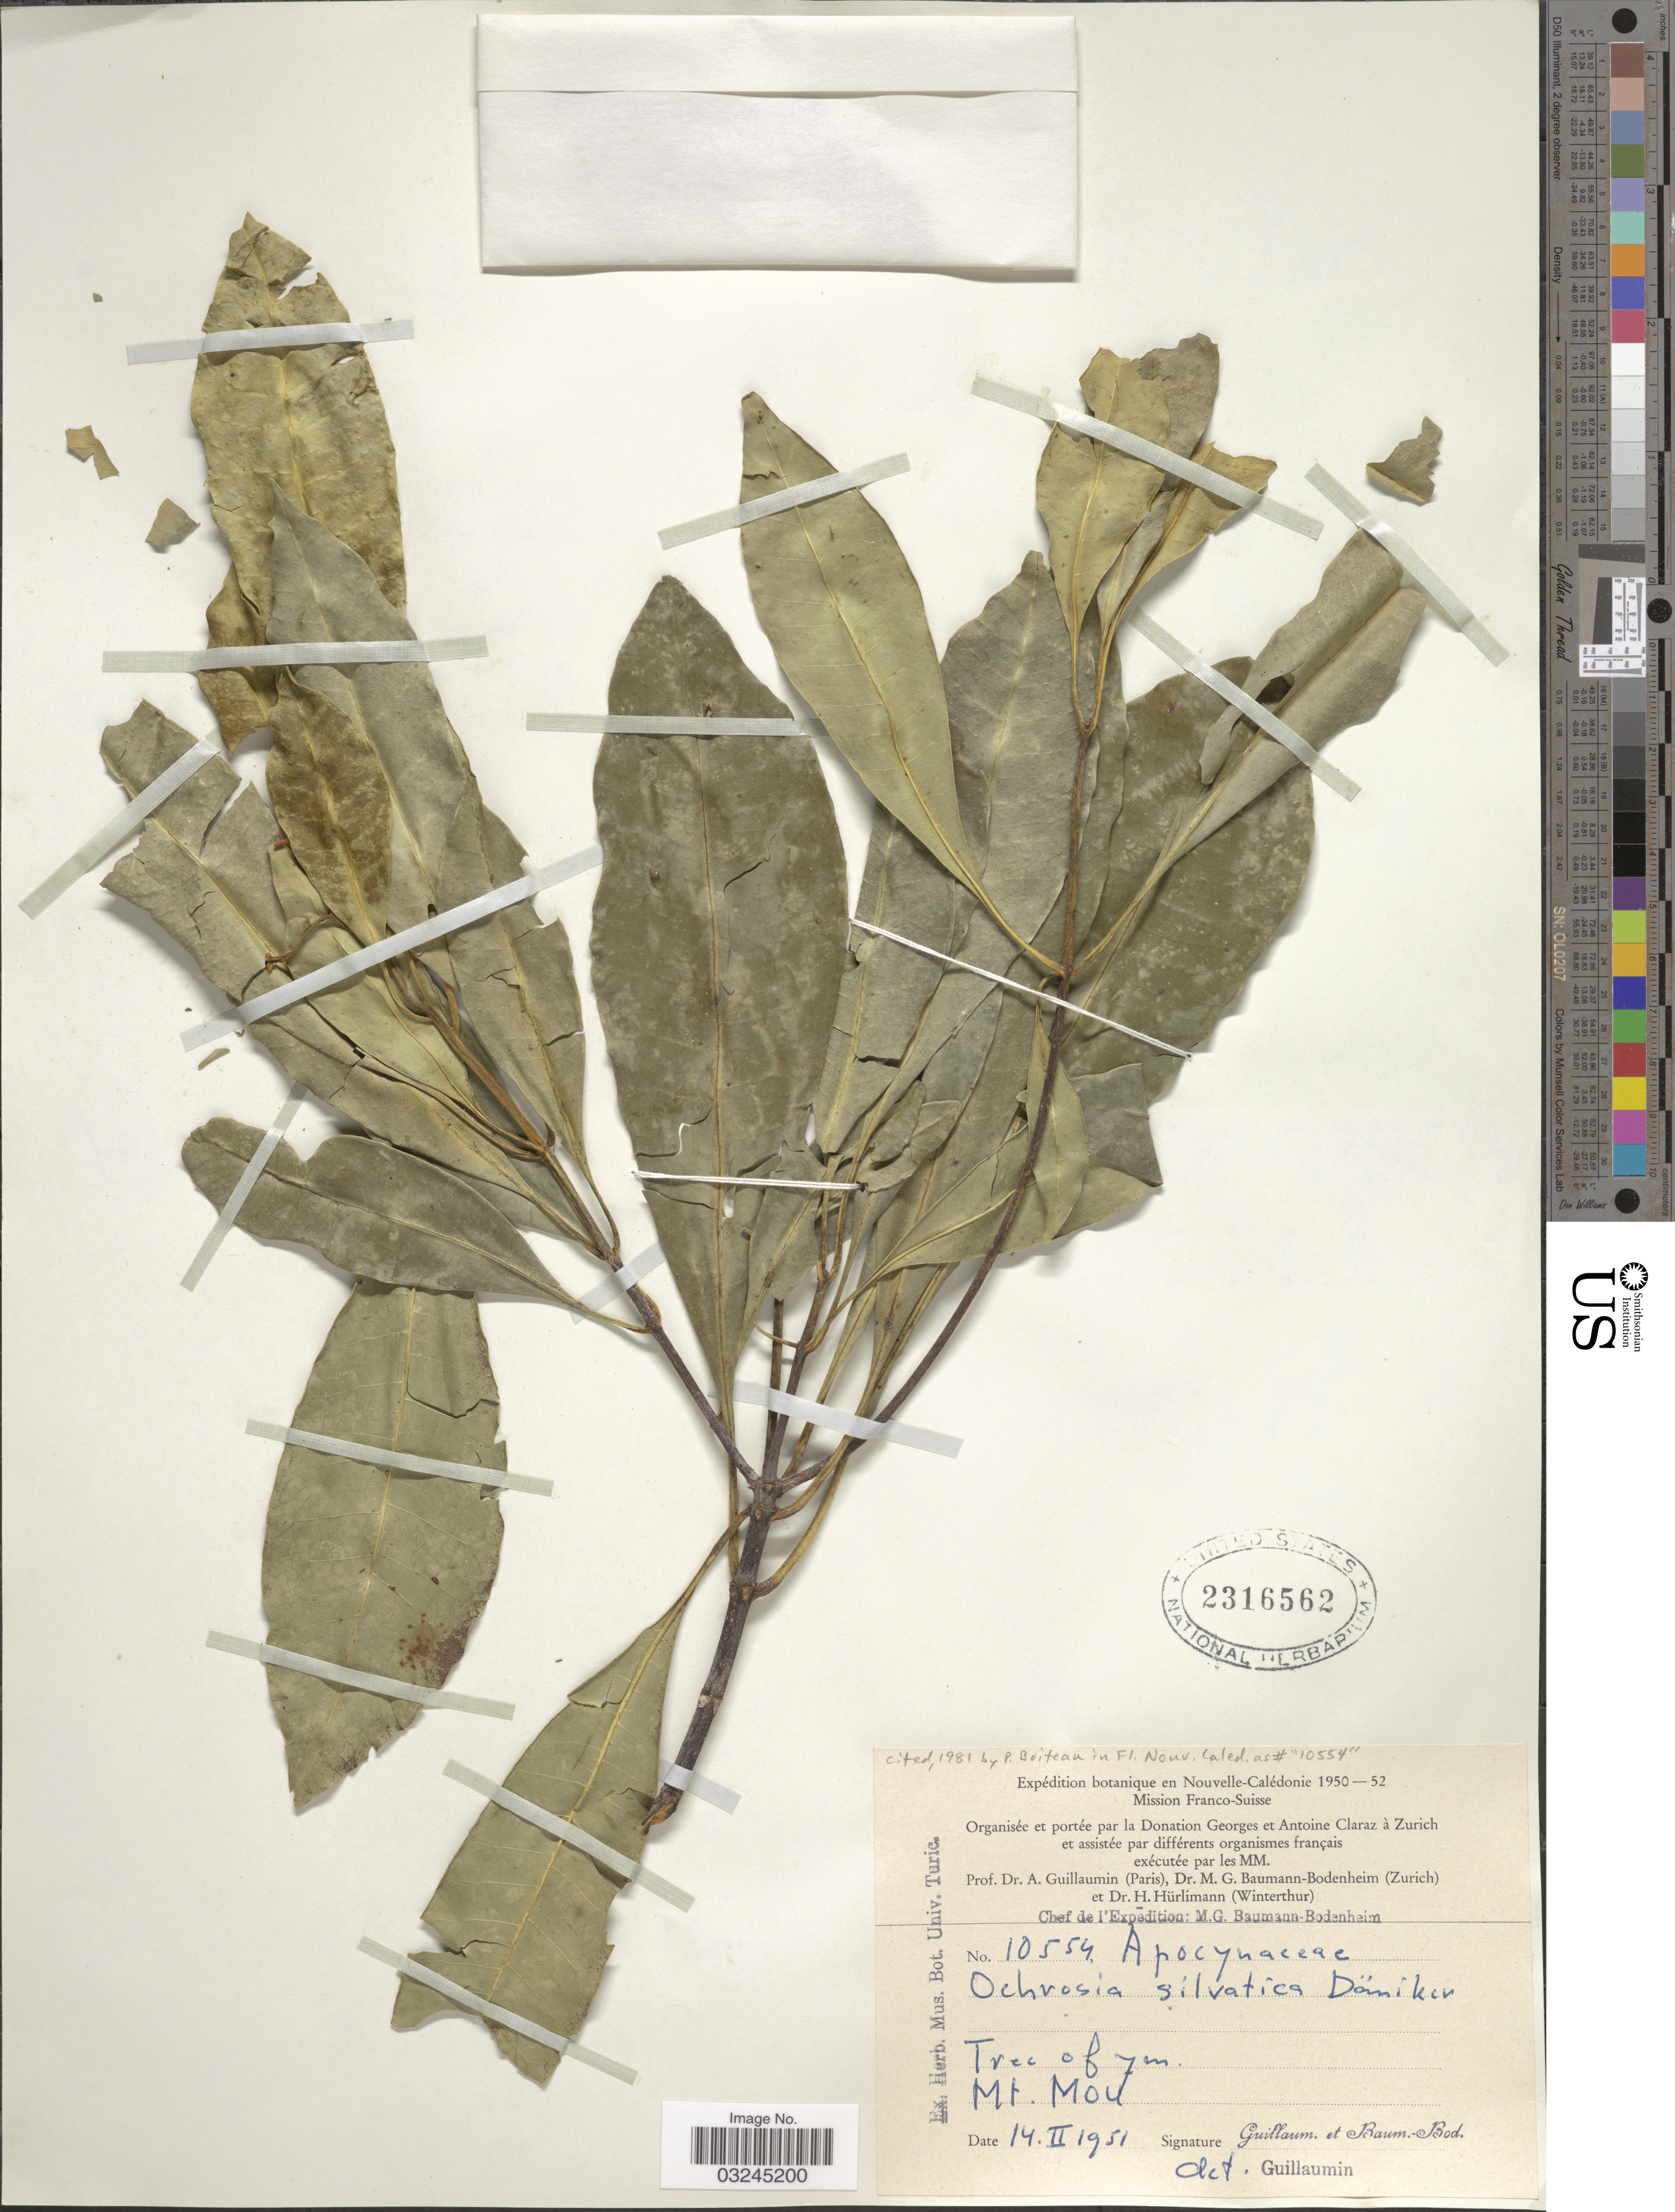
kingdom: Plantae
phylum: Tracheophyta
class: Magnoliopsida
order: Gentianales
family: Apocynaceae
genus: Ochrosia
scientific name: Ochrosia silvatica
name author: Däniker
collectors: A. Guillaumin & M. G. Baumann-Bodenheim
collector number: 10554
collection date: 1951-02-14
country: New Caledonia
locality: Mt. Mou.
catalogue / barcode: US 2316562